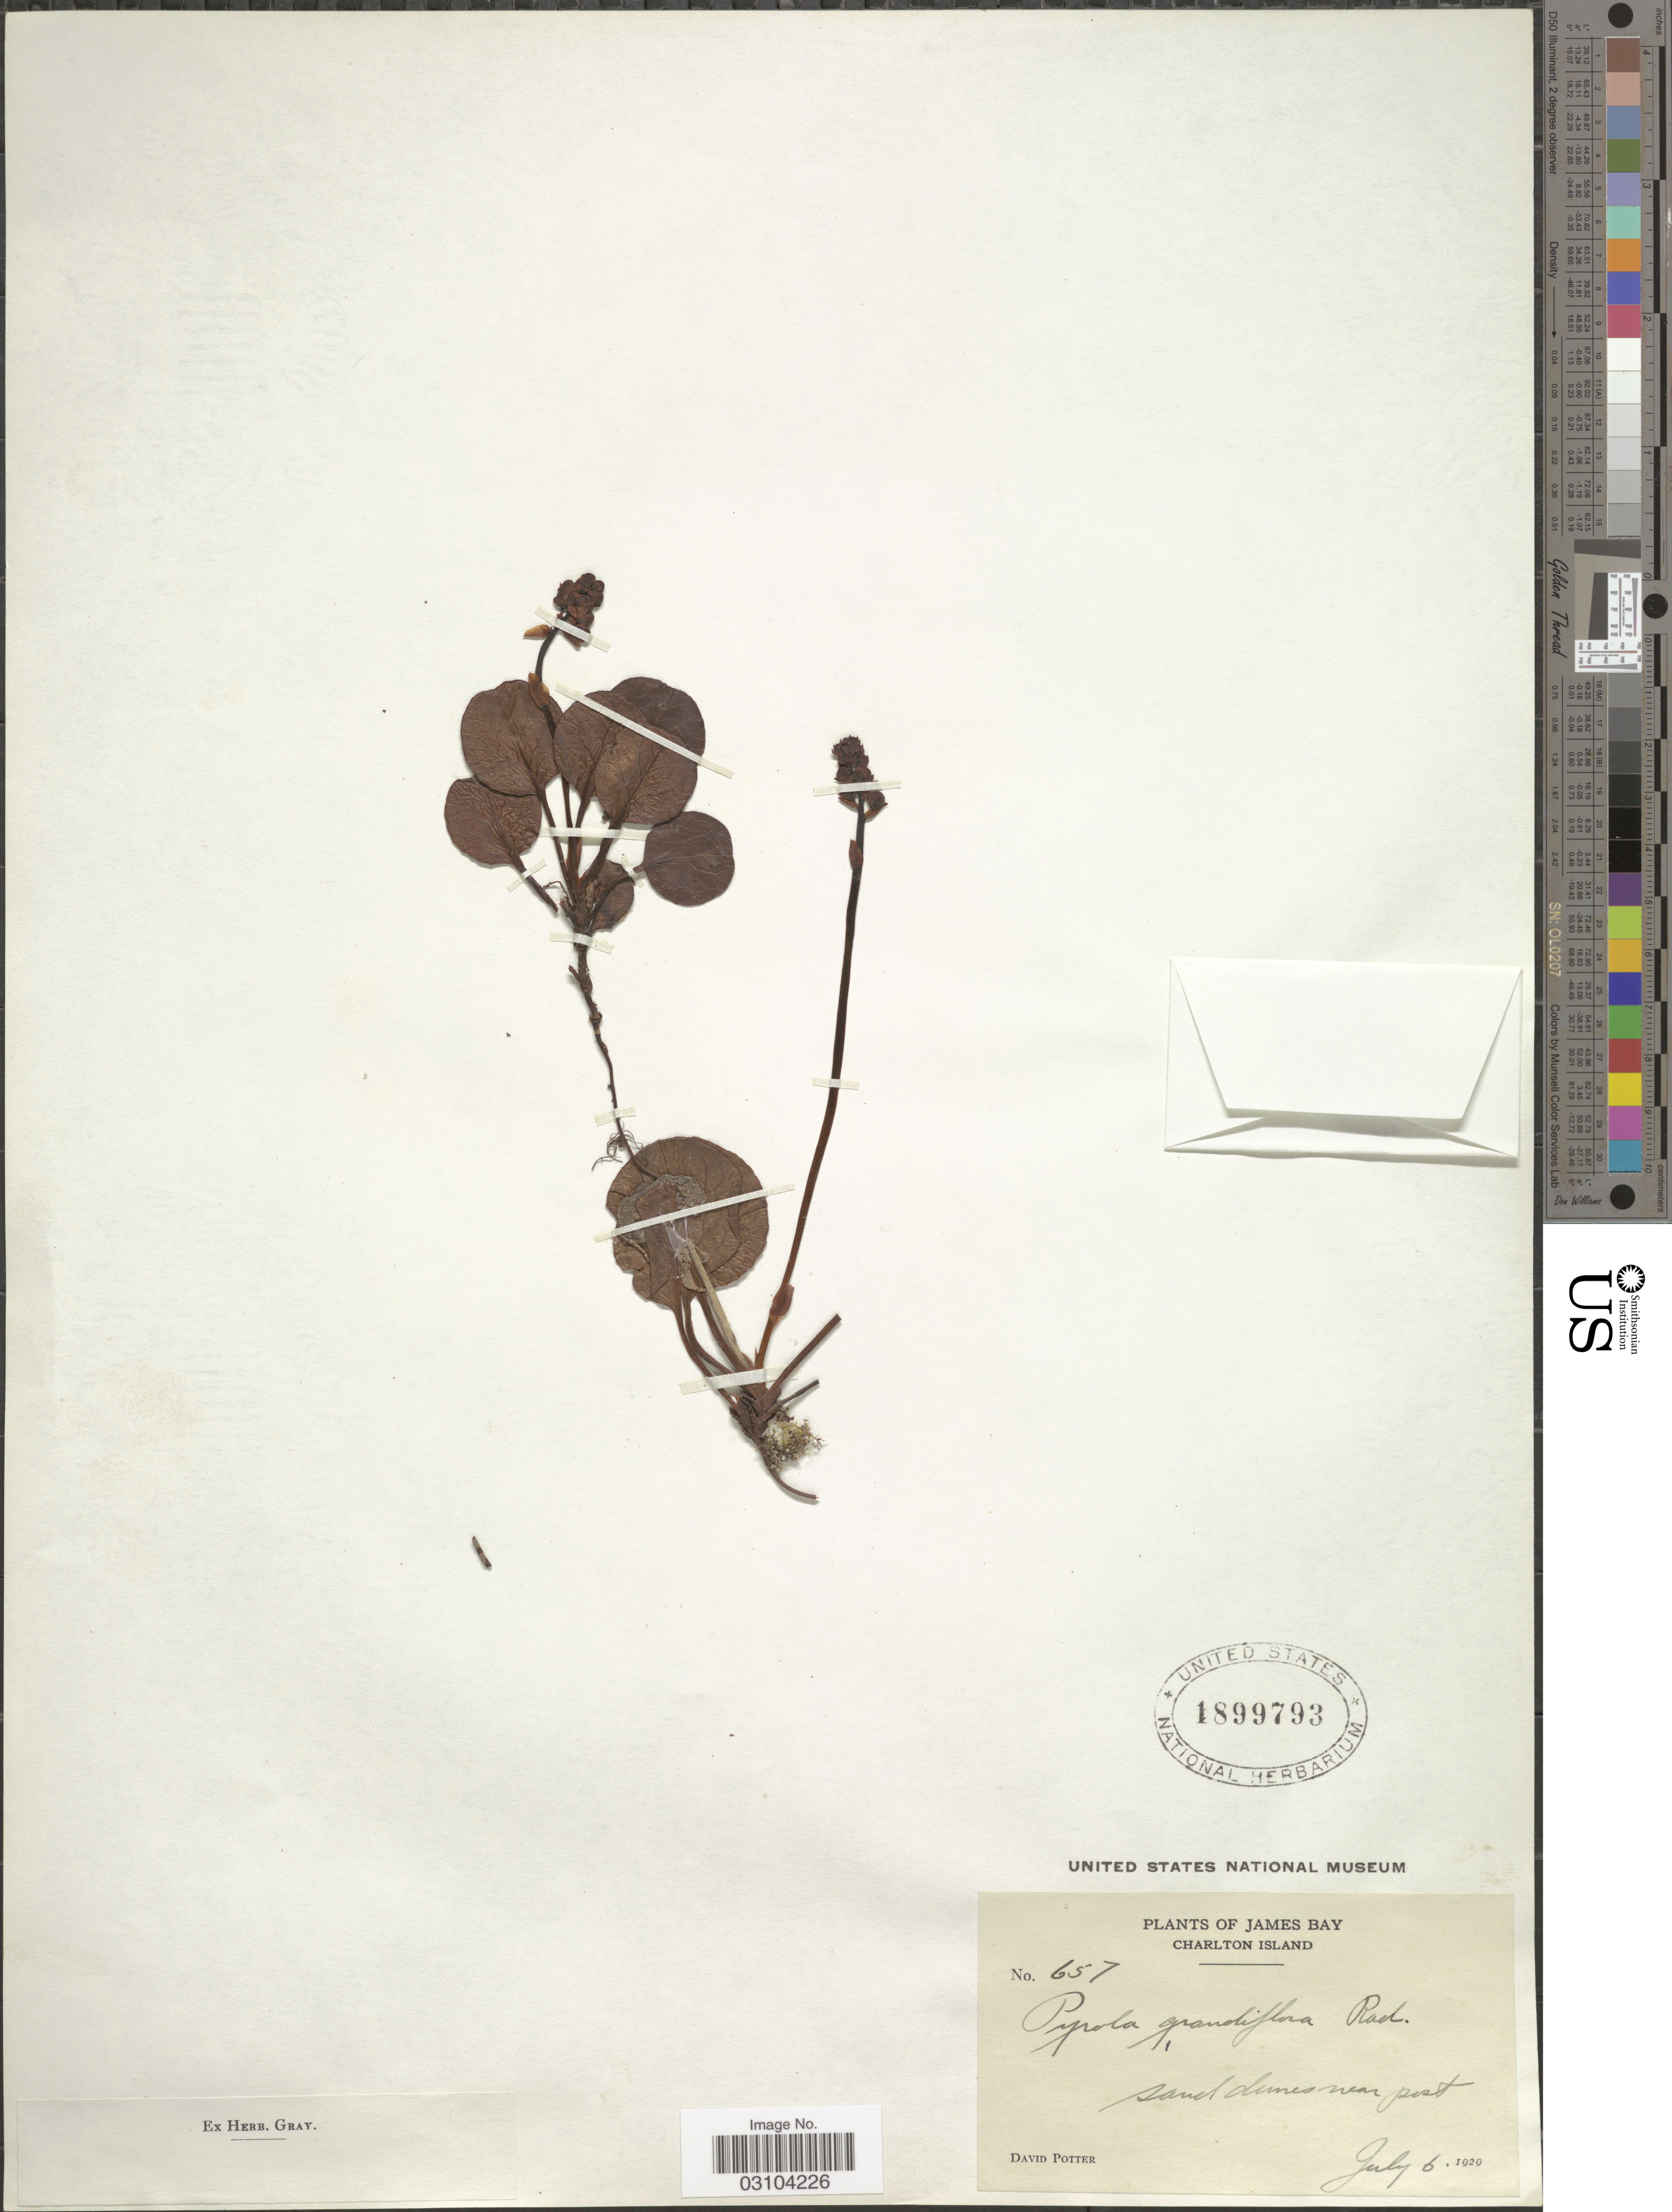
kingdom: Plantae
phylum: Tracheophyta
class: Magnoliopsida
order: Ericales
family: Ericaceae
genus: Pyrola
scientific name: Pyrola grandiflora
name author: Radius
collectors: D. Potter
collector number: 657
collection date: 1929-07-06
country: Canada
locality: James Bay. Charlton Island.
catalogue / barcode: US 1899793